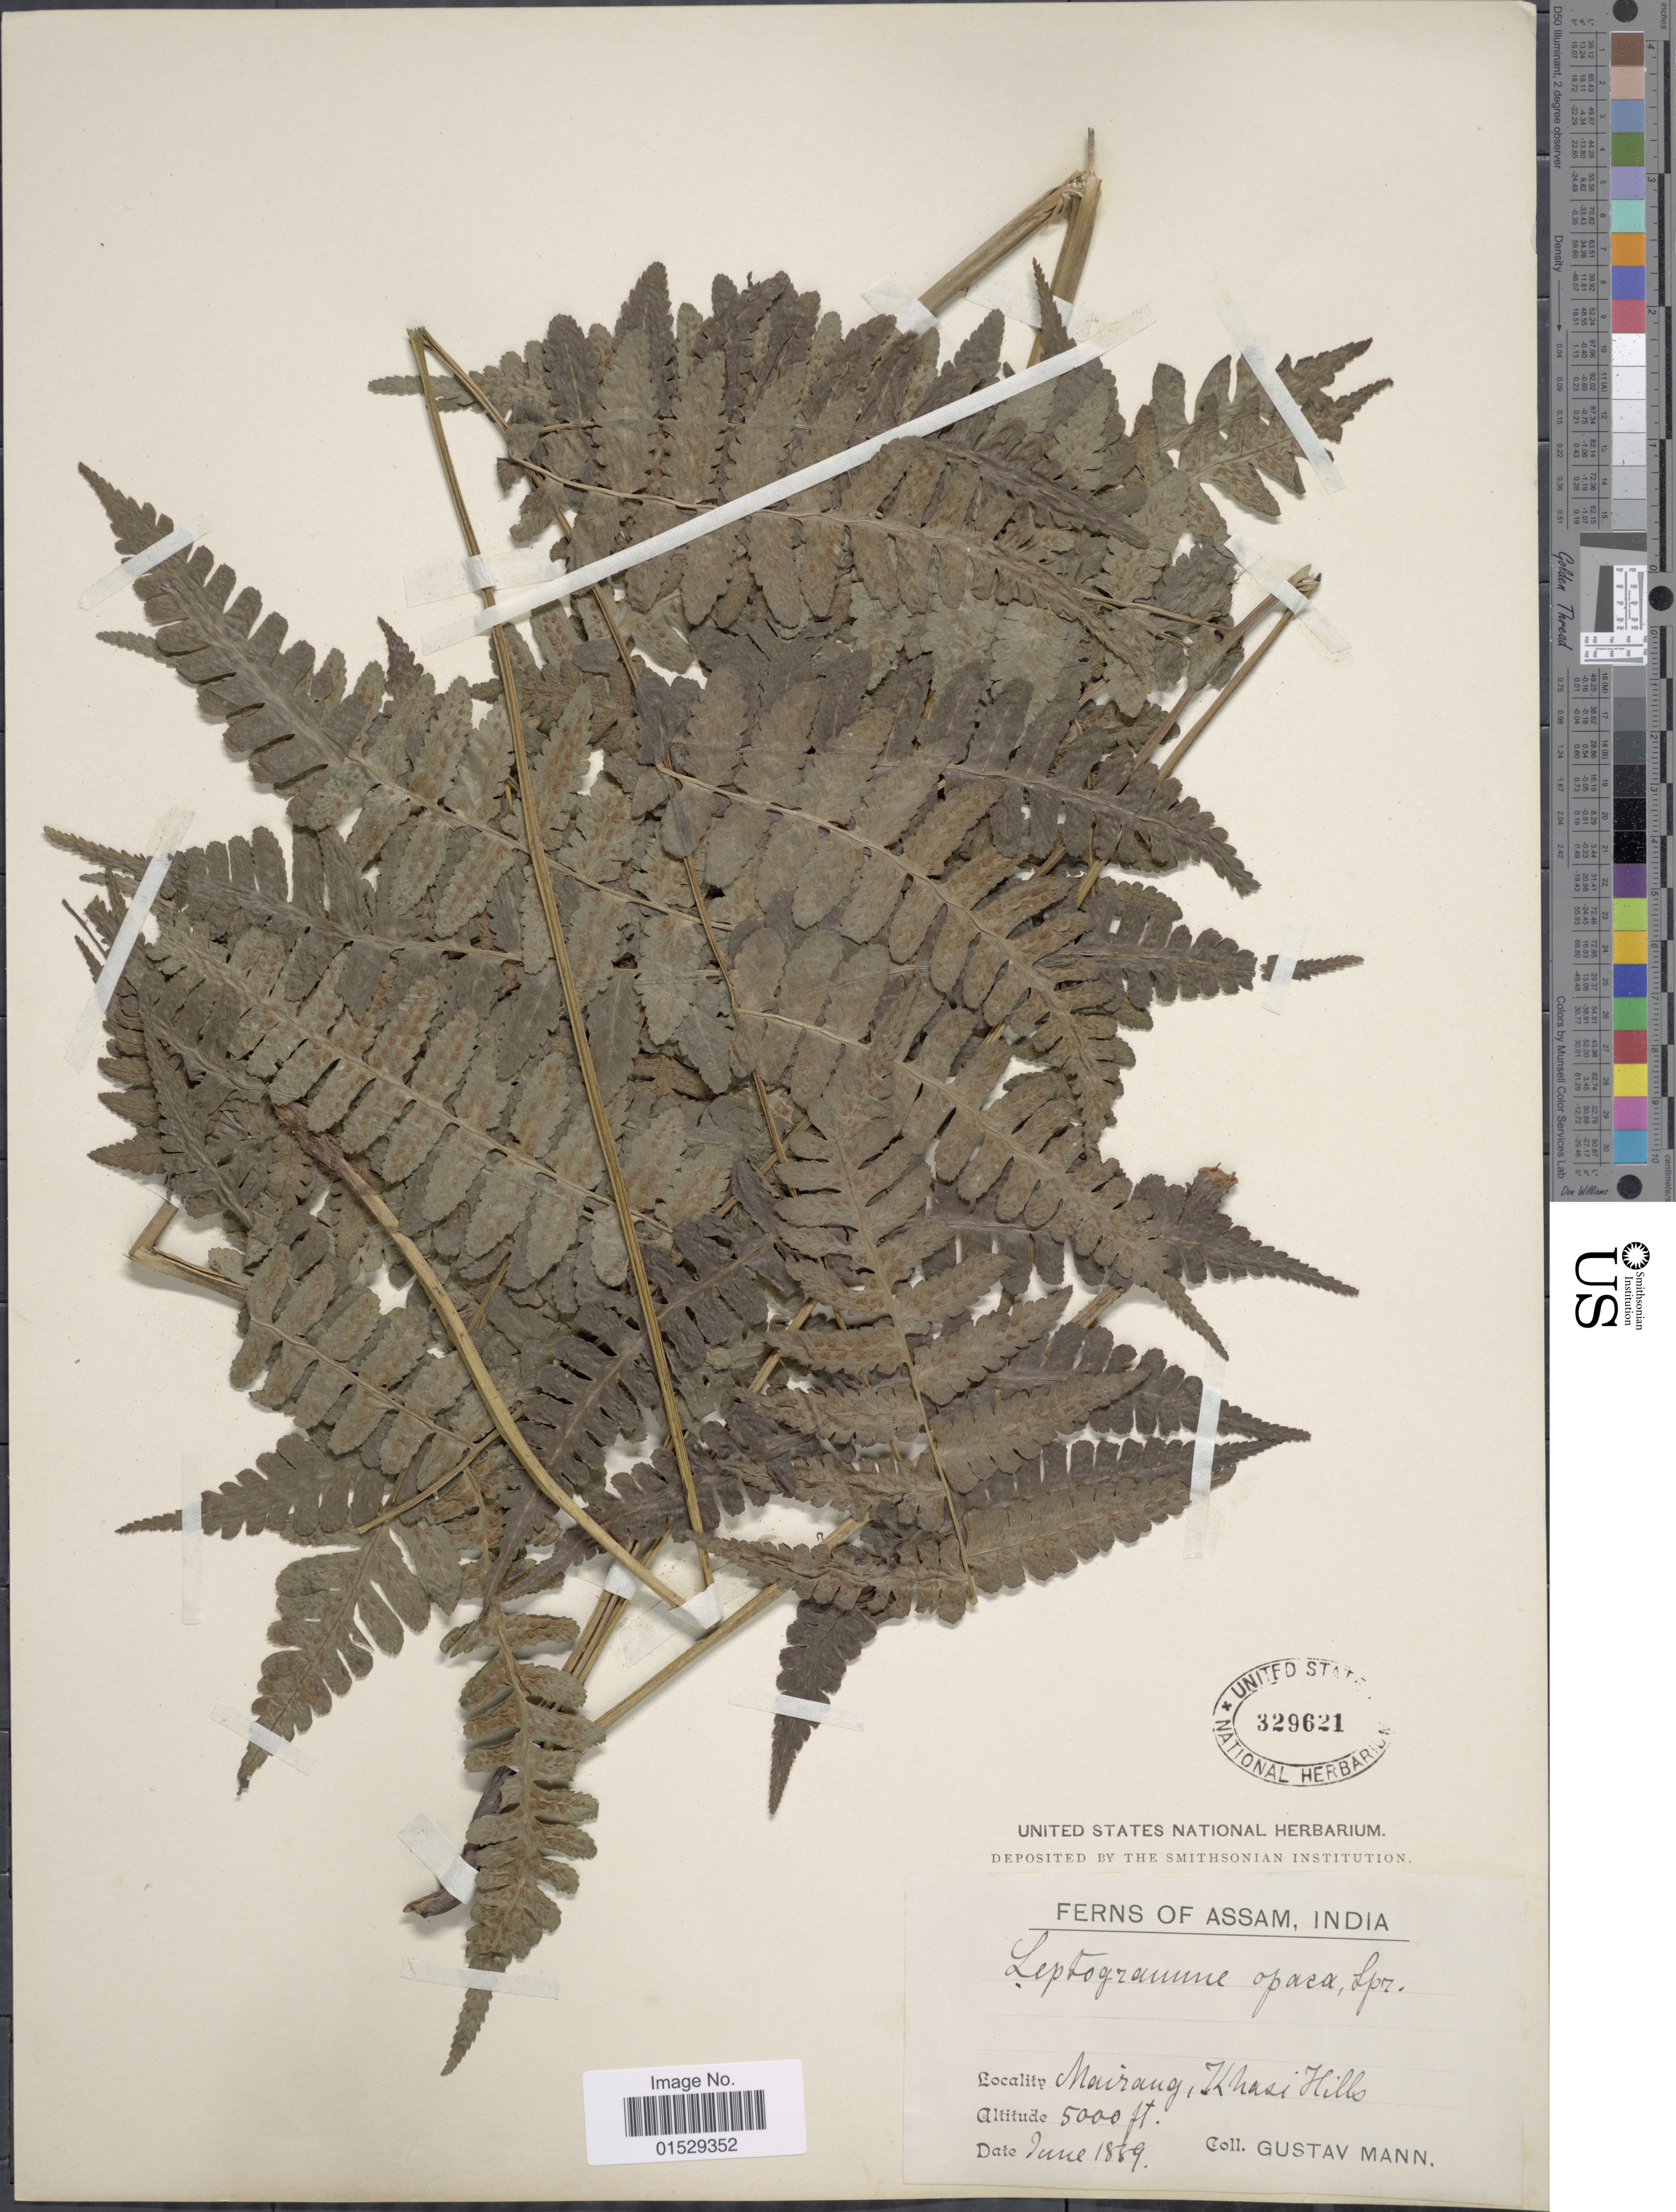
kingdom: Plantae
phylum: Tracheophyta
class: Polypodiopsida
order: Polypodiales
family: Athyriaceae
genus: Cornopteris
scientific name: Cornopteris opaca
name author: (D. Don) Tagawa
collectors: G. Mann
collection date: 1839-06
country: India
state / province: Meghalaya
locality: Mairang, Khasi Hills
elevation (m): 1524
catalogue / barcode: US 329621